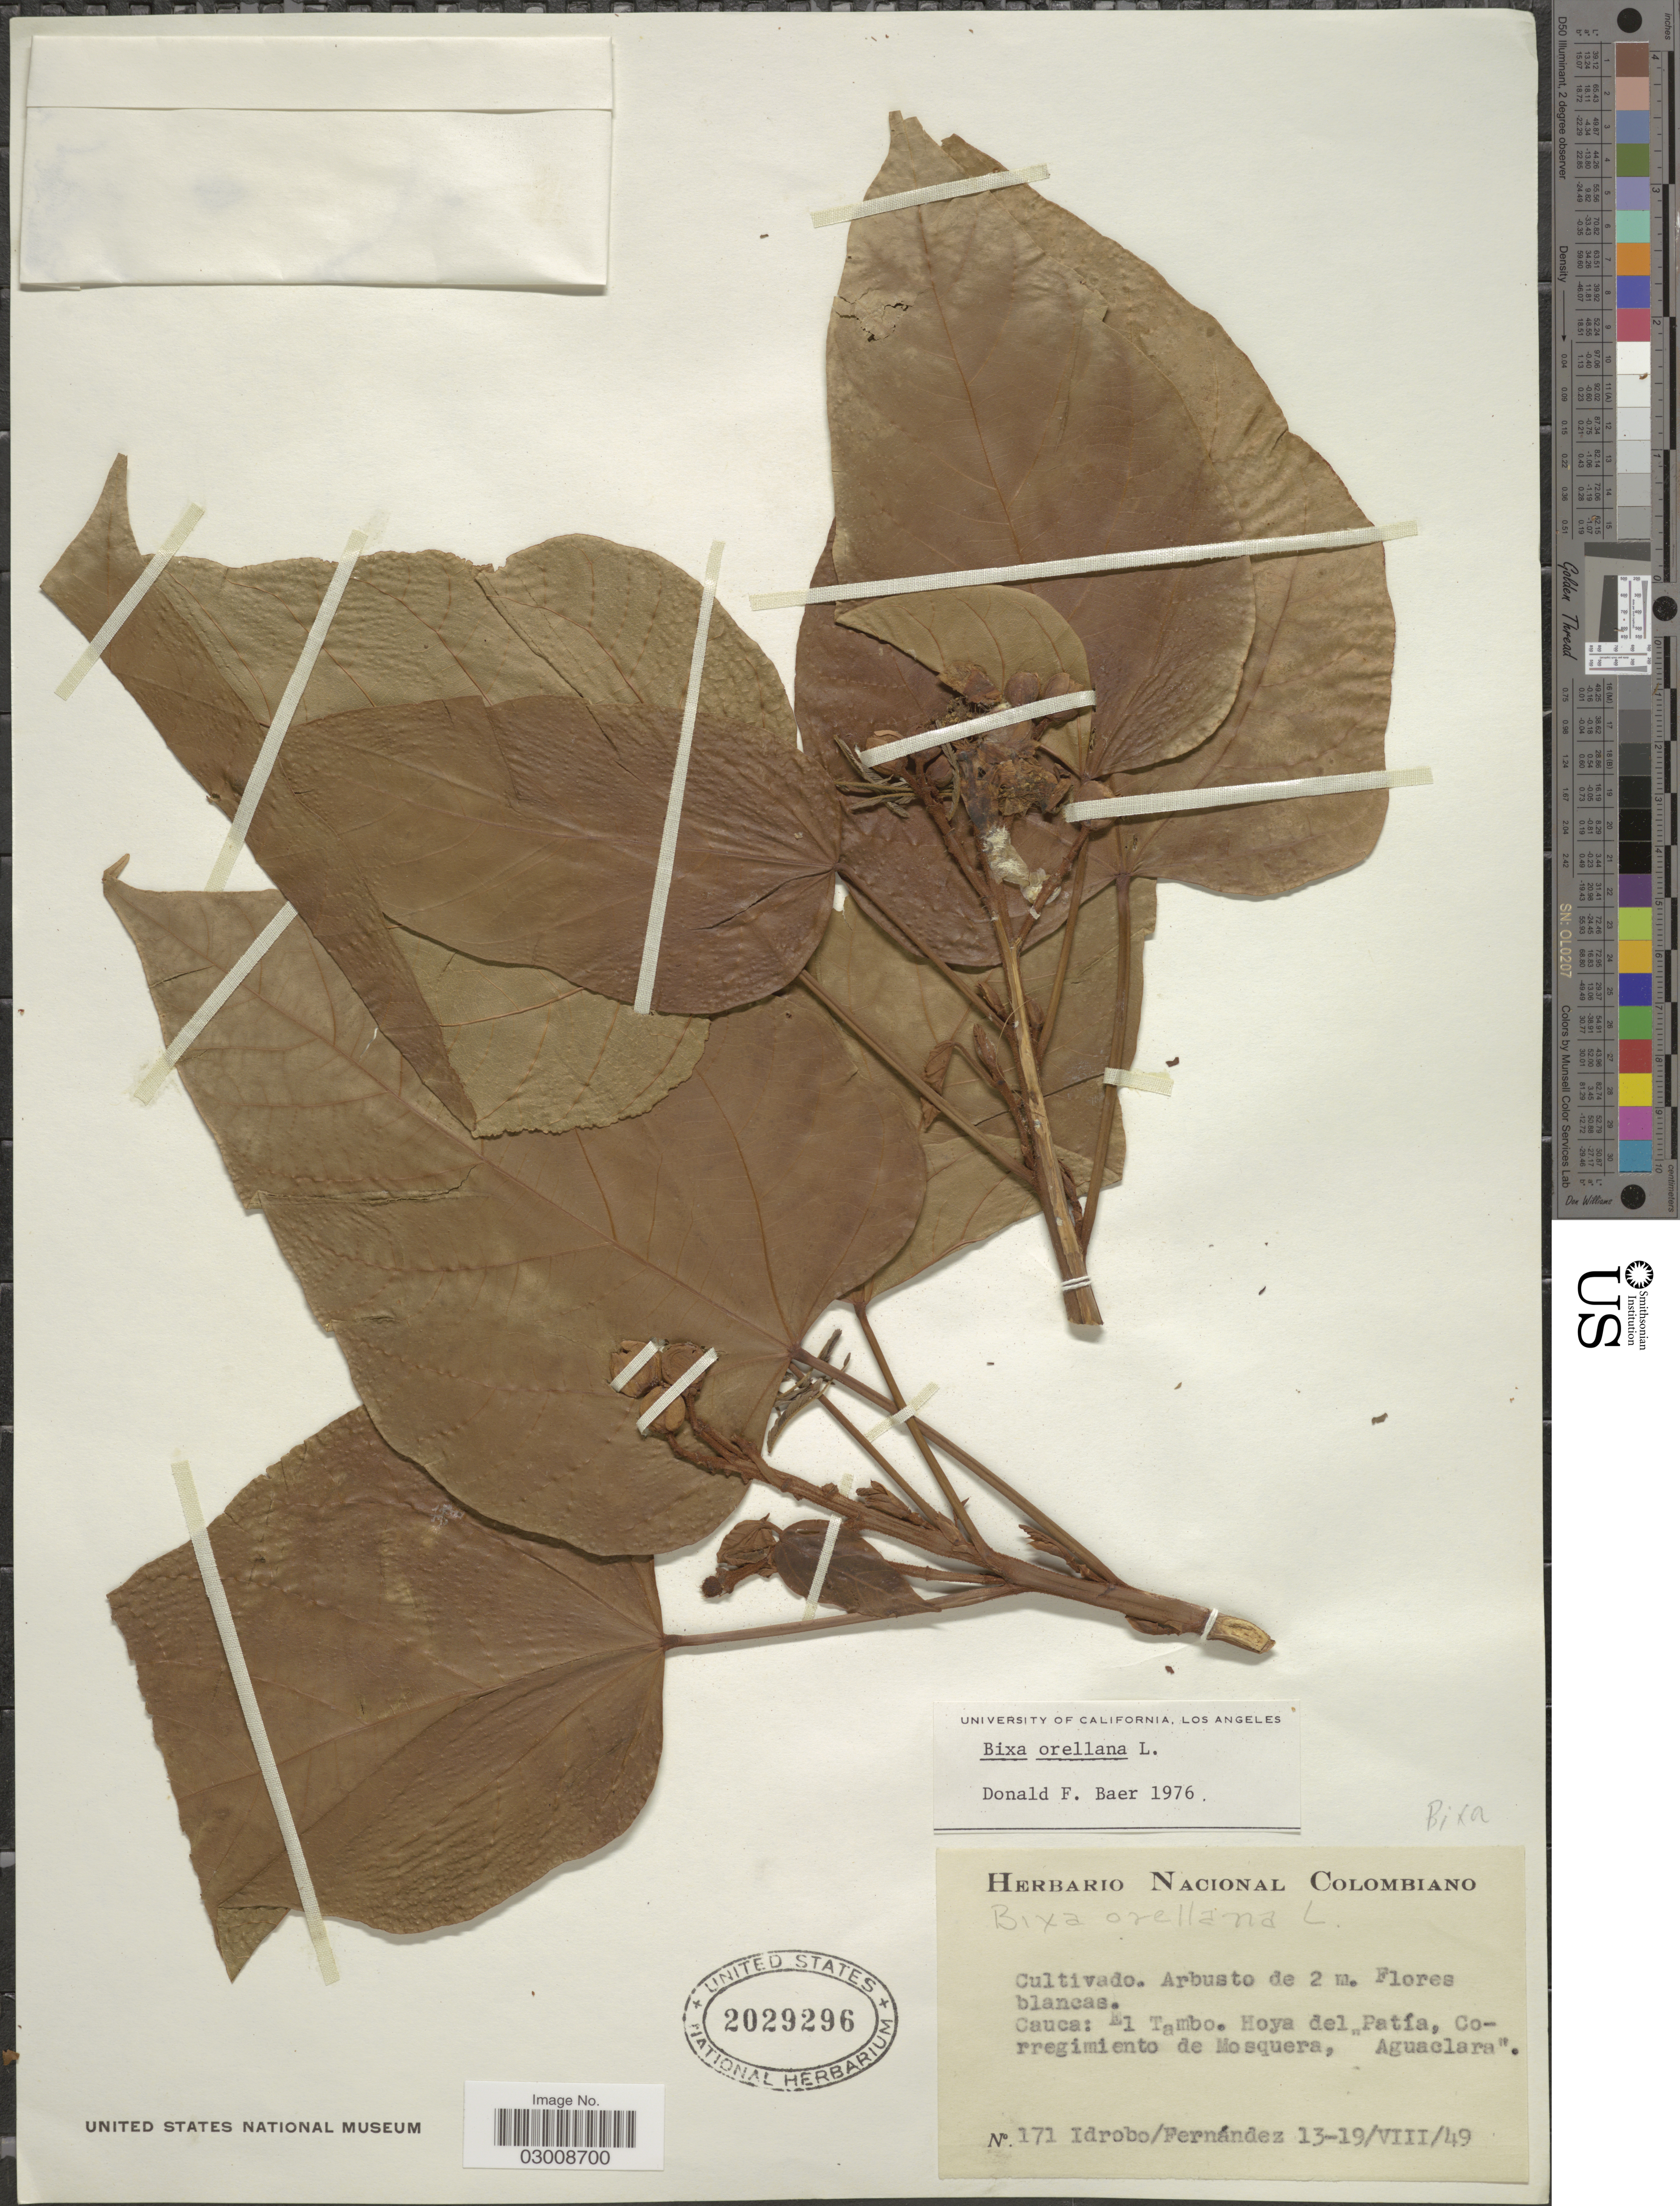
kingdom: Plantae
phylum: Tracheophyta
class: Magnoliopsida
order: Malvales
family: Bixaceae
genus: Bixa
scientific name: Bixa orellana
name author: L.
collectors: -- Idrobo & -- Fernandez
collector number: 171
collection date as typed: Transcribed d/m/y: 13/8/49 to 19/8/49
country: Colombia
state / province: Cauca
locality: El Tambo, Hoya del Patía, Corregimiento de Mosquera, Aguaclara.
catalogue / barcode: US 2029296